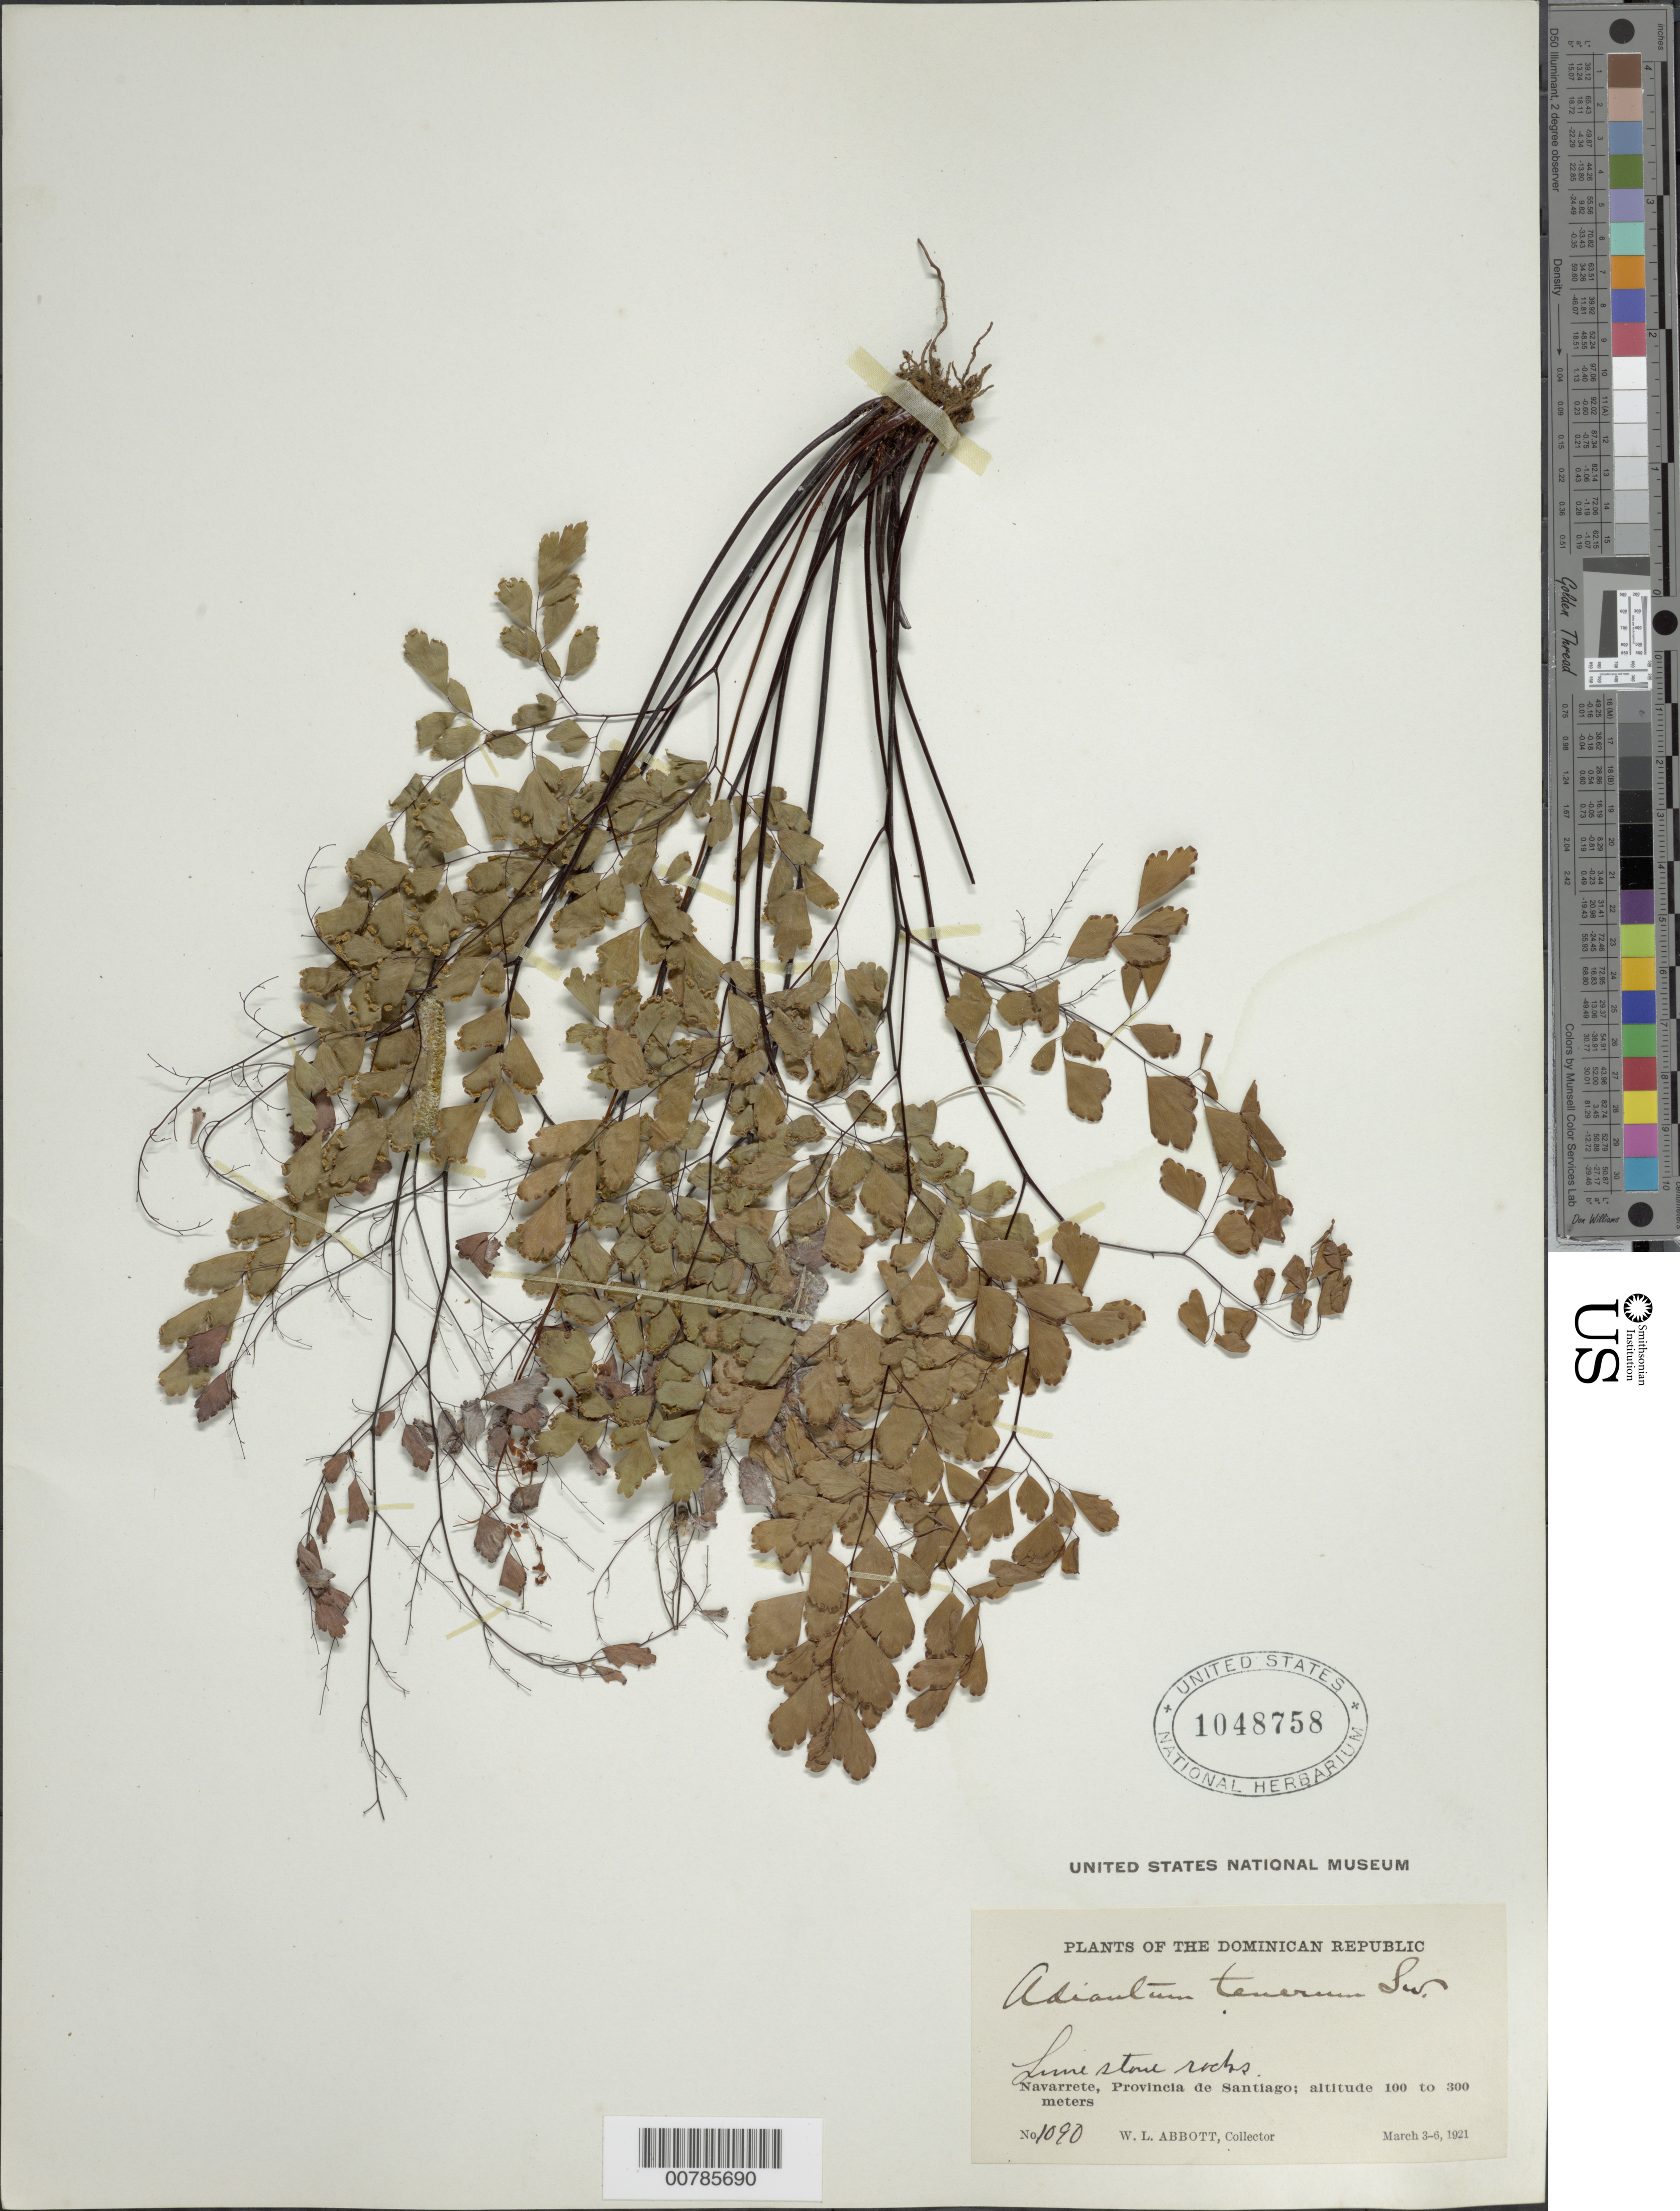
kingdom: Plantae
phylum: Tracheophyta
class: Polypodiopsida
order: Polypodiales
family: Pteridaceae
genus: Adiantum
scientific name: Adiantum tenerum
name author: Sw.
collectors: W. L. Abbott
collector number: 1090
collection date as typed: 03 Mar 1910 to 06 Mar 1921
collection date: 1910-03-03/1921-03-06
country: Dominican Republic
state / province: Santiago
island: Hispaniola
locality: Navarrete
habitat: Limestone rocks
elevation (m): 100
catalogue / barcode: US 1048758